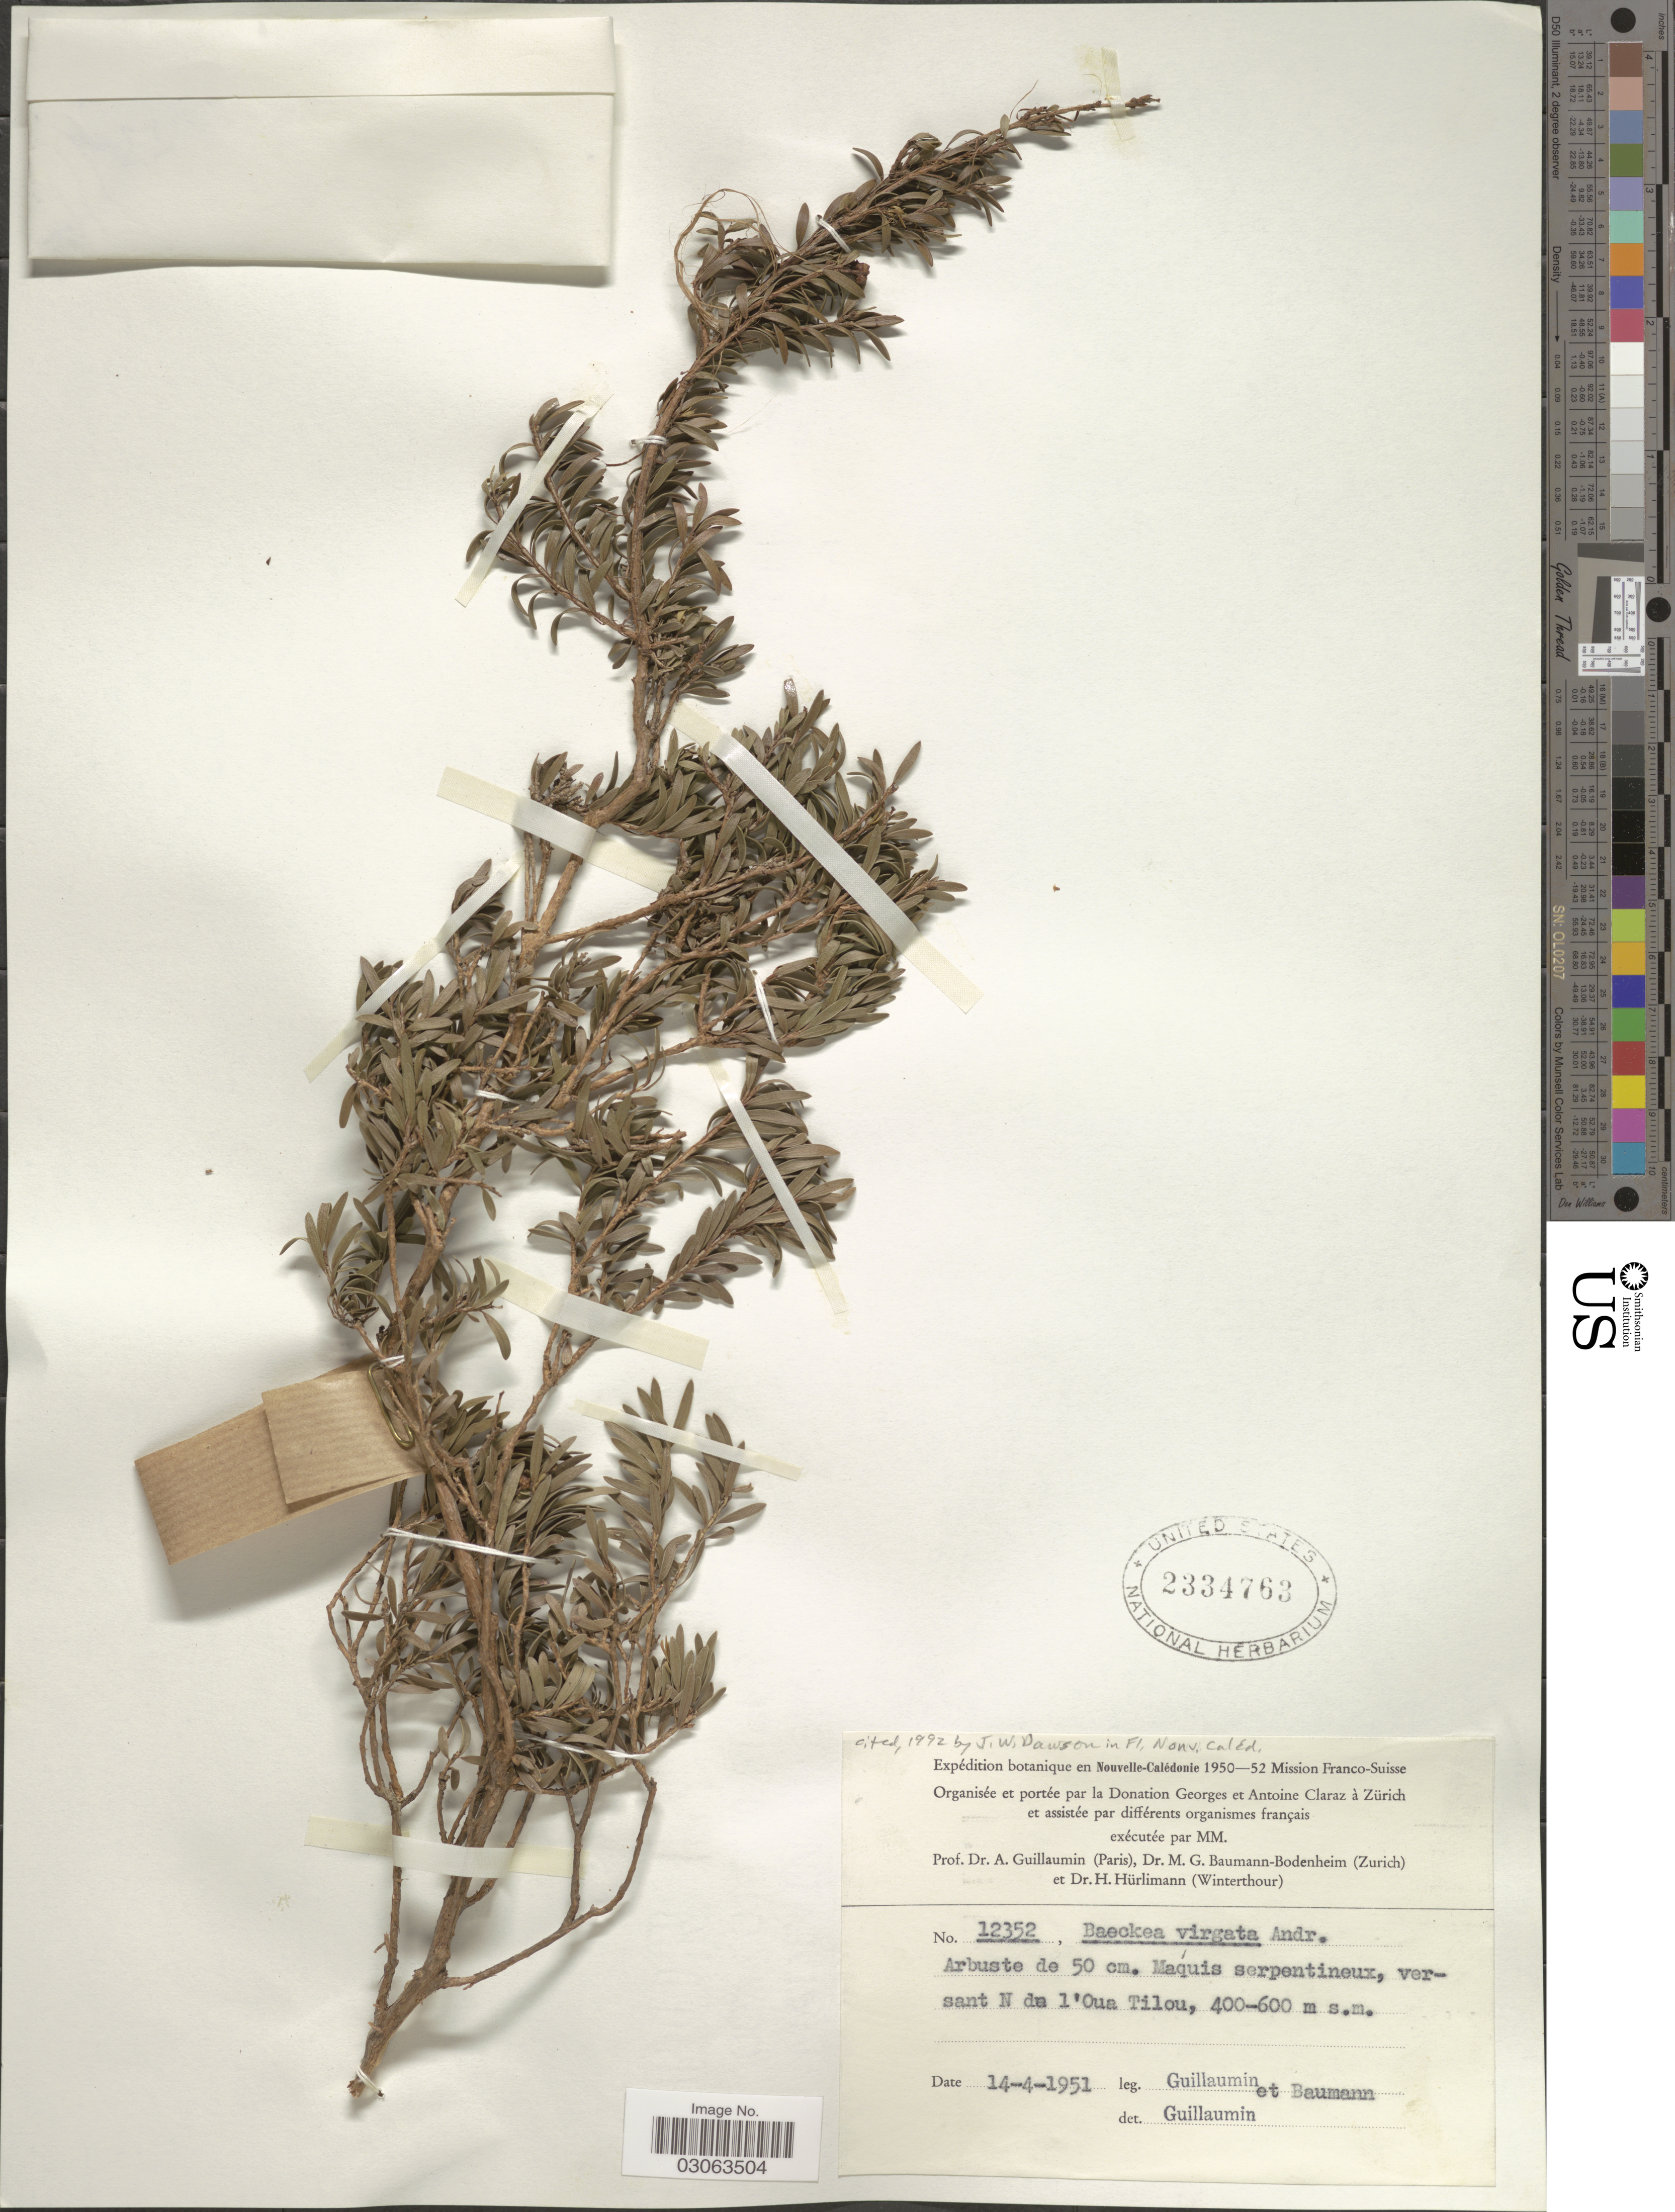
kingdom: Plantae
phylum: Tracheophyta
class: Magnoliopsida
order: Myrtales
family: Myrtaceae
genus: Sannantha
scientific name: Sannantha virgata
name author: (J.R. Forst. & G. Forst.) P.G. Wilson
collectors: A. Guillaumin & M. G. Baumann-Bodenheim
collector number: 12352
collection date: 1951-04-14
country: New Caledonia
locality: Versant N de l'Oua Tilou.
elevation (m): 400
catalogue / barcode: US 2334763